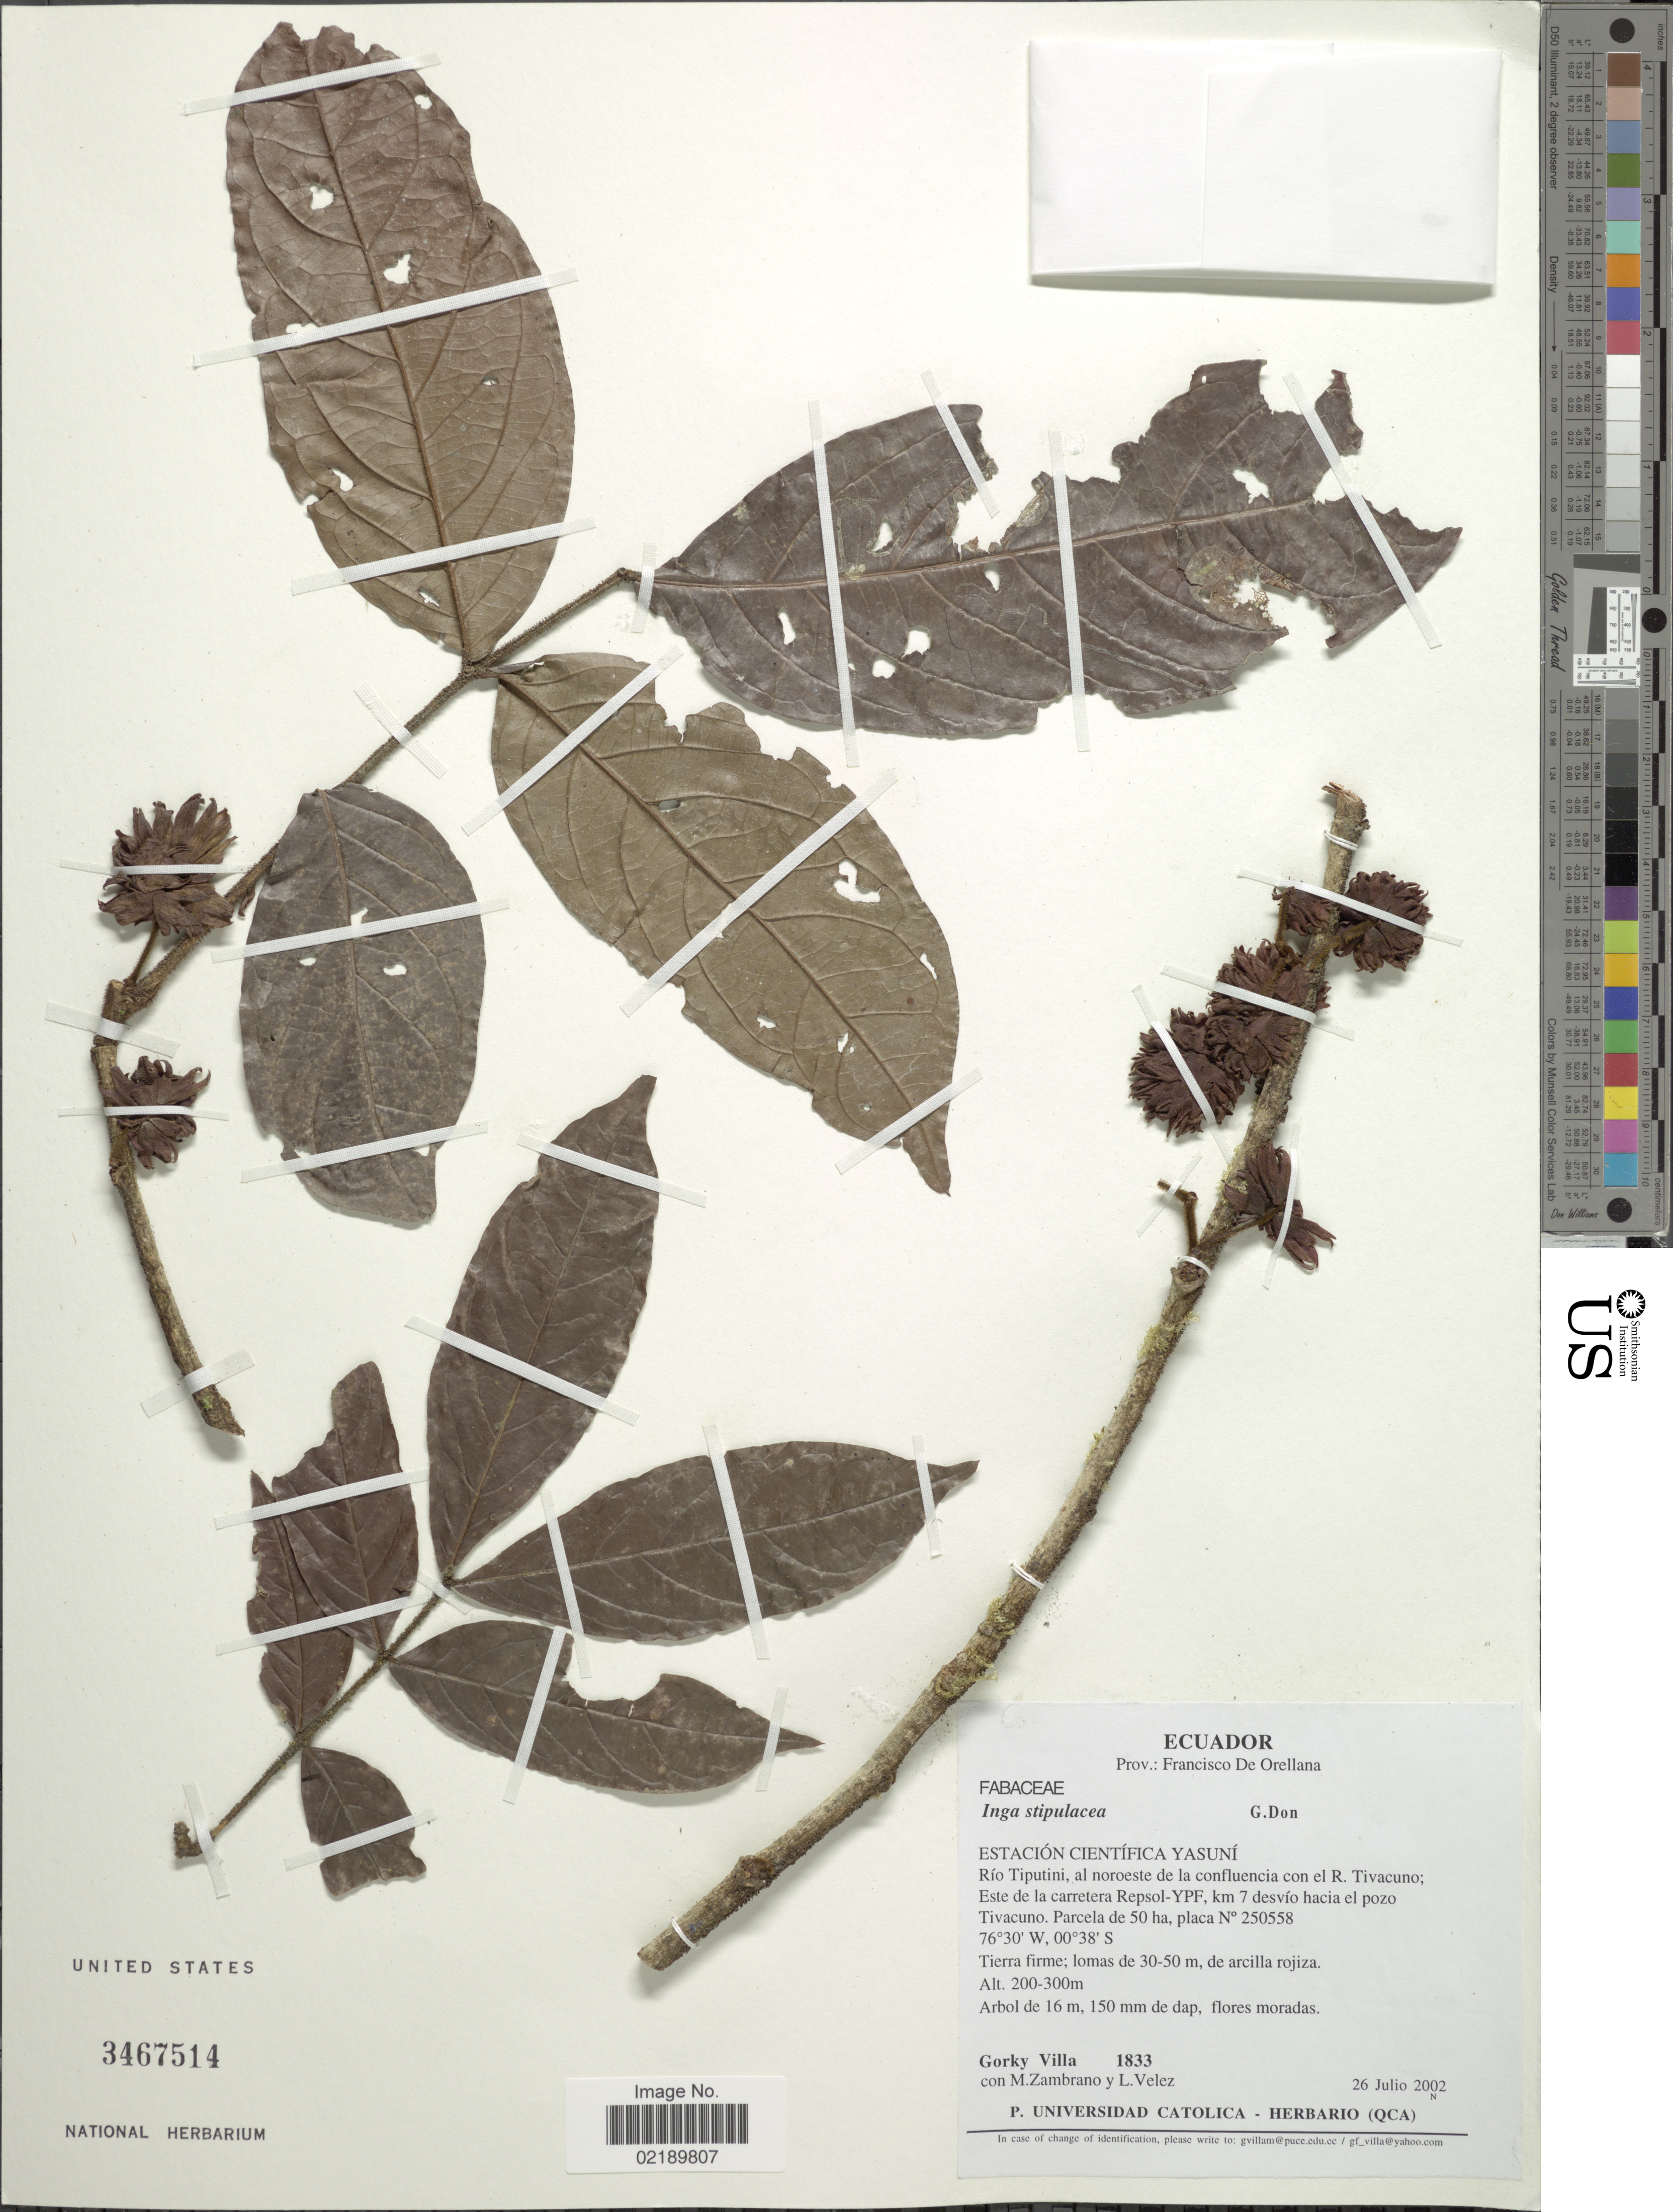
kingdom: Plantae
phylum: Tracheophyta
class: Magnoliopsida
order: Fabales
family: Fabaceae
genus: Inga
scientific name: Inga stipulacea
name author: G. Don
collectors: G. Villa, M. Zambrano & L. Velez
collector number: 1833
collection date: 2002-07-26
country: Ecuador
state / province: Orellana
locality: Prov.: Francisco De Orellana. Estación Científica Yasuní. Río Tiputini, al noroeste de la confluencia con el R. Tivacuno; Este de la carretera Repsol-YPF, km 7 desvío hacia el pozo Tivacuno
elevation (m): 200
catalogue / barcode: US 3467514